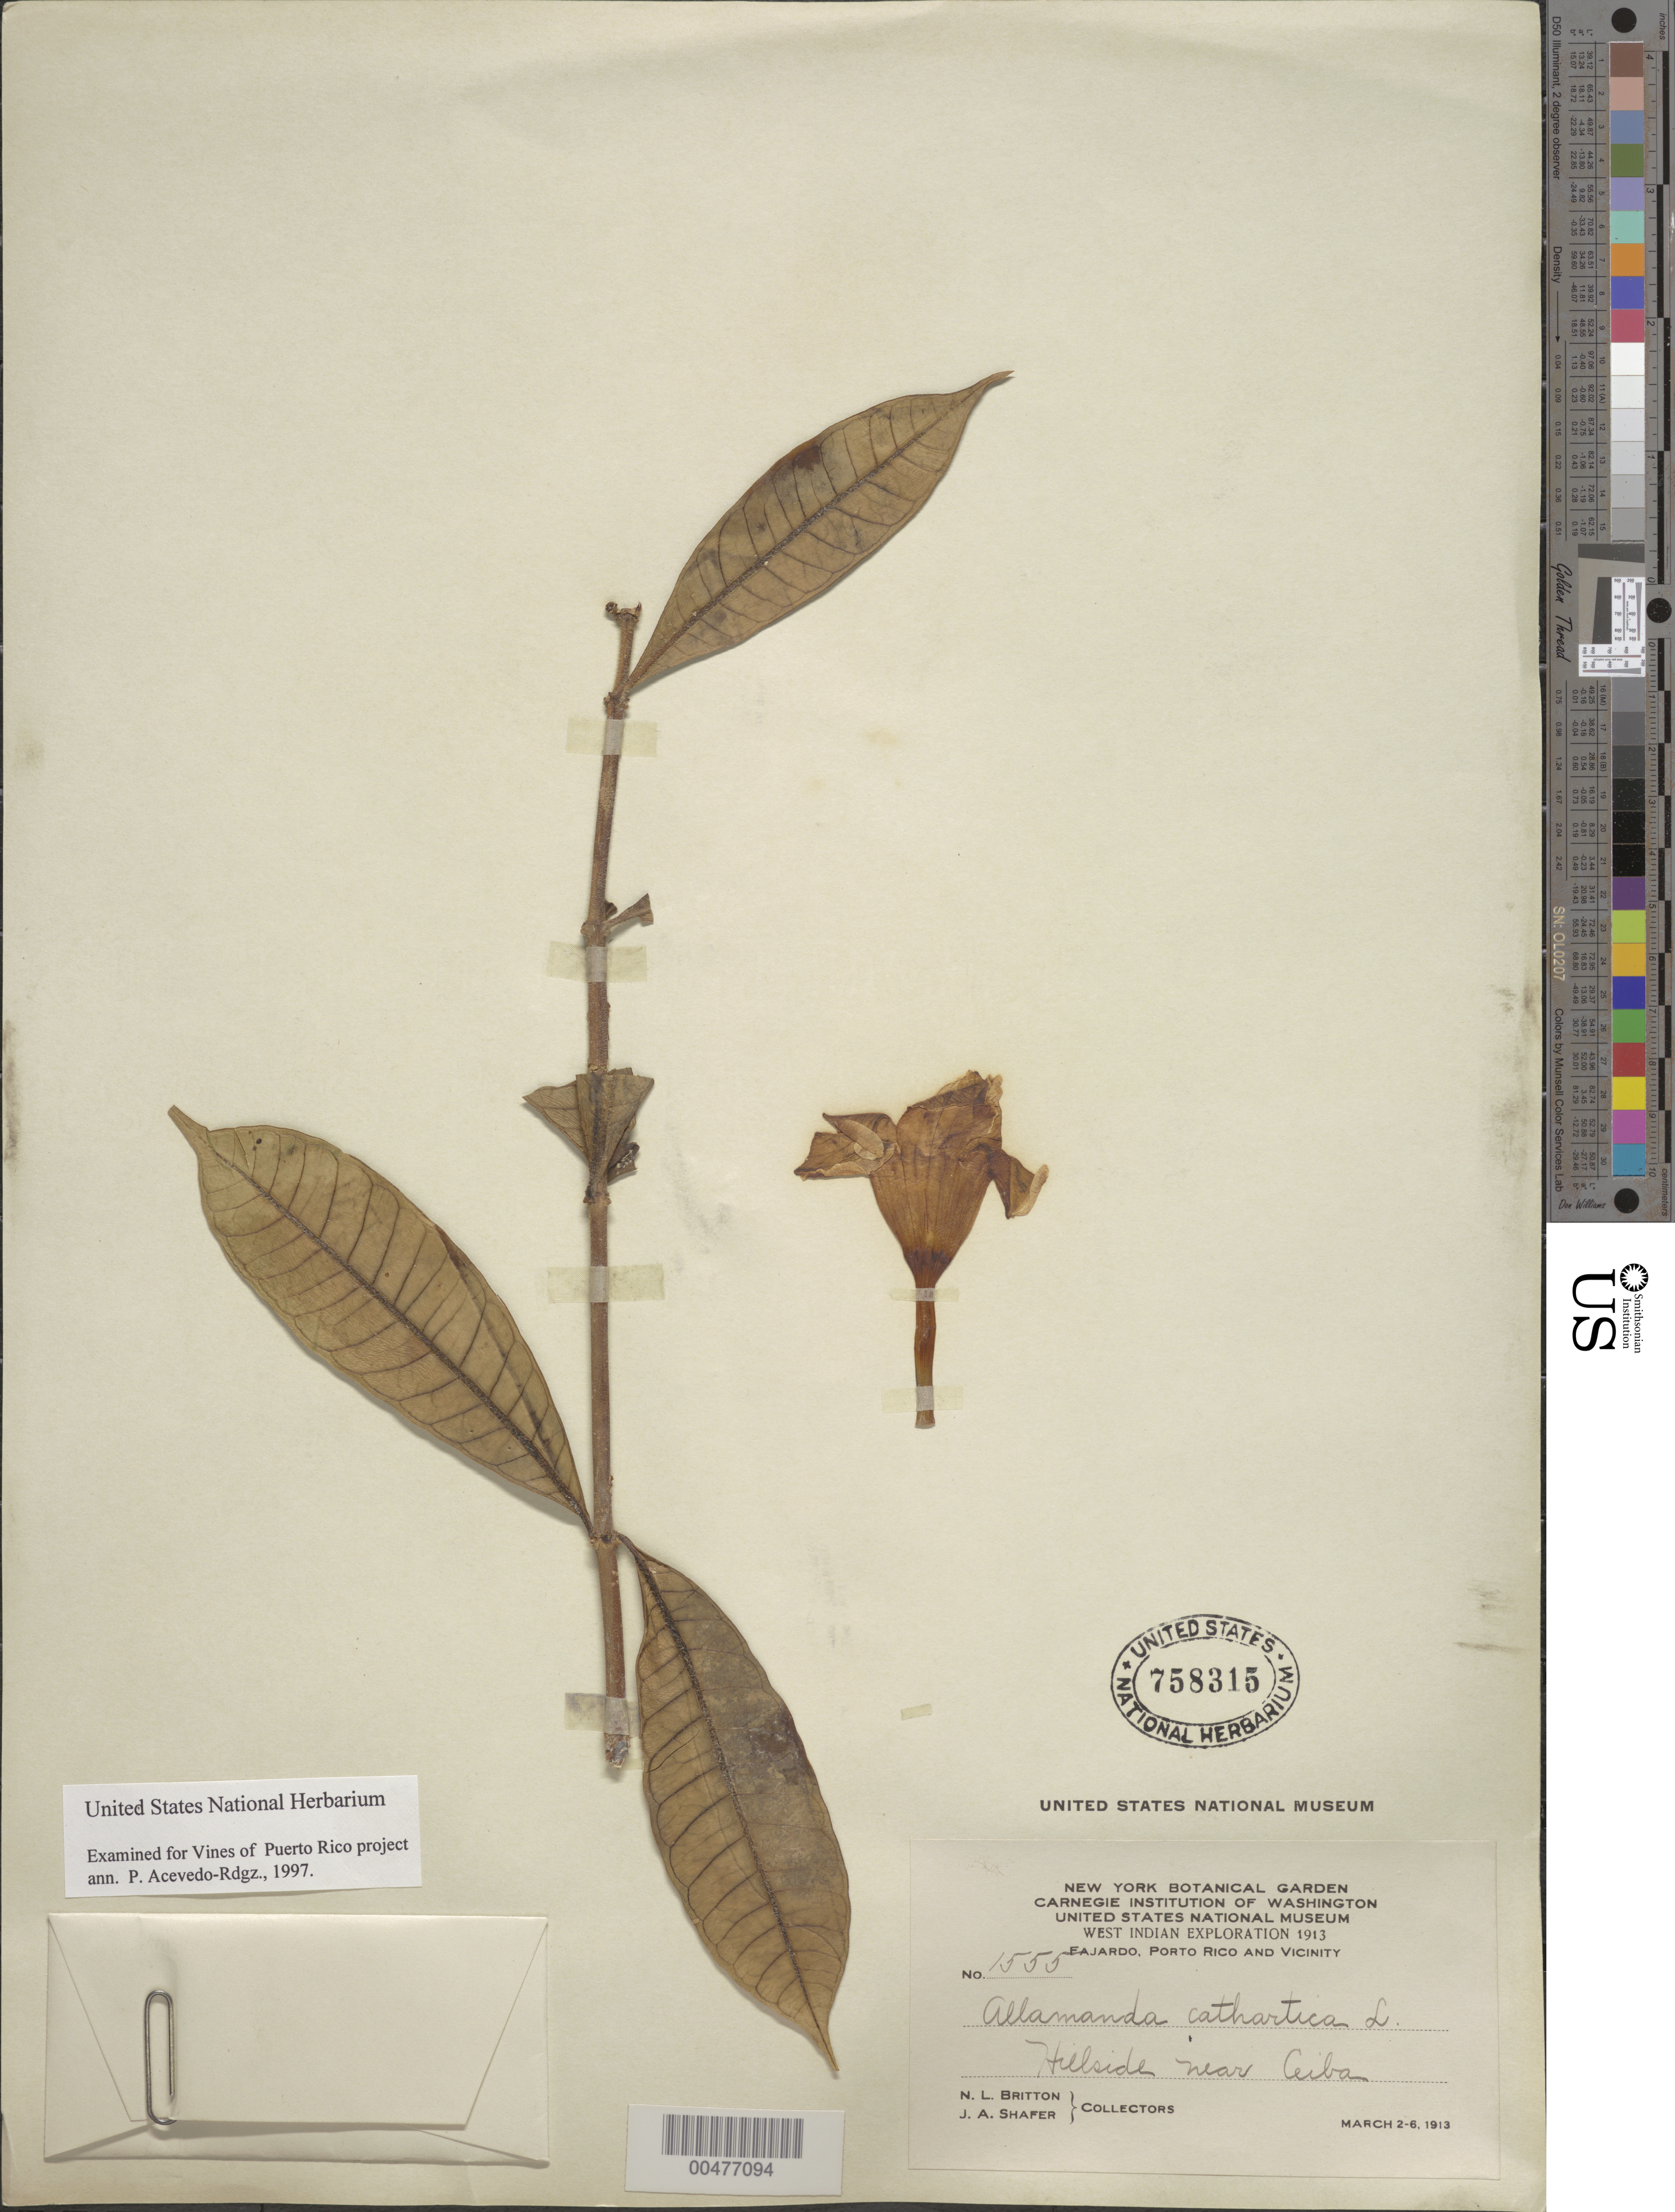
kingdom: Plantae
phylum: Tracheophyta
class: Magnoliopsida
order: Gentianales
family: Apocynaceae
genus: Allamanda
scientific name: Allamanda cathartica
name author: L.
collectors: N. Britton & J. A. Shafer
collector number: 1555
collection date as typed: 02 Mar 1913 to 06 Mar 1913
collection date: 1913-03-02/1913-03-06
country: Puerto Rico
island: Greater Antilles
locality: Fajardo. Hillside near Ceiba.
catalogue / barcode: US 758315